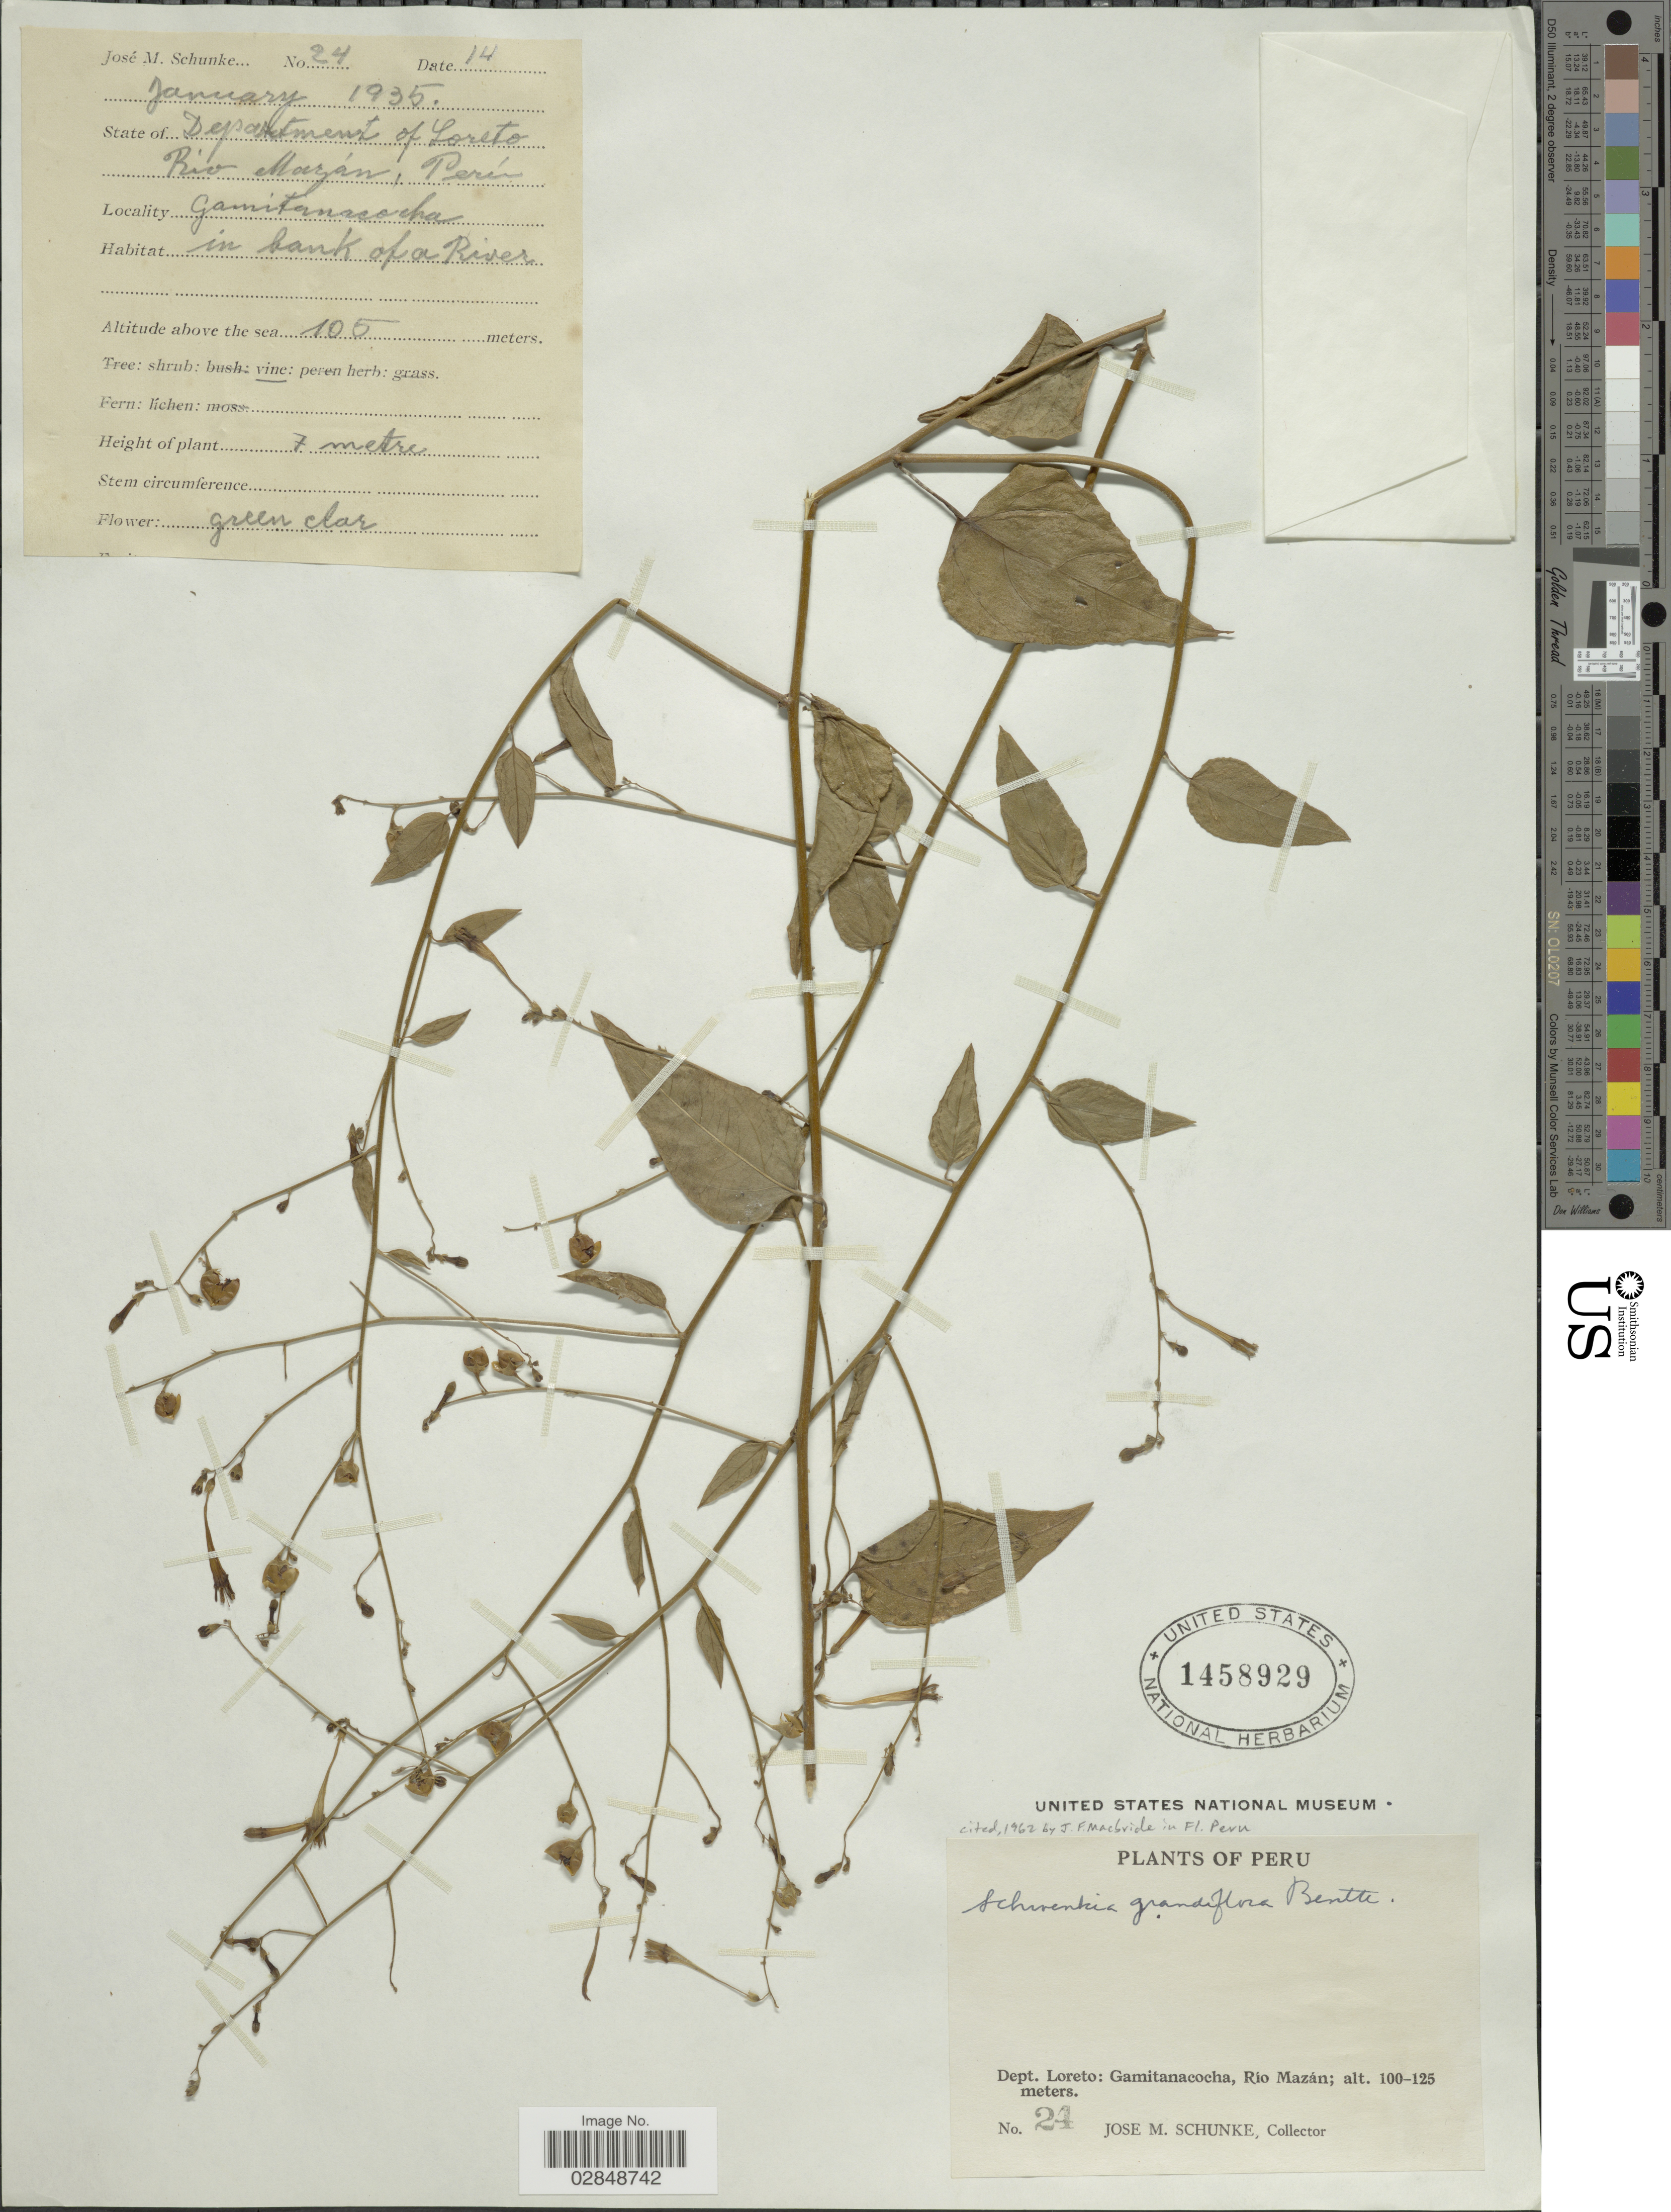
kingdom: Plantae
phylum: Tracheophyta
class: Magnoliopsida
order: Solanales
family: Solanaceae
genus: Schwenckia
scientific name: Schwenckia grandiflora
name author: Benth.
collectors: J. M. Schunke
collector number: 24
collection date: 1935-01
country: Peru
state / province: Loreto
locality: Department of Loreto: Gamitanacocha, Rio Mazán.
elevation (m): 105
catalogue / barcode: US 1458929